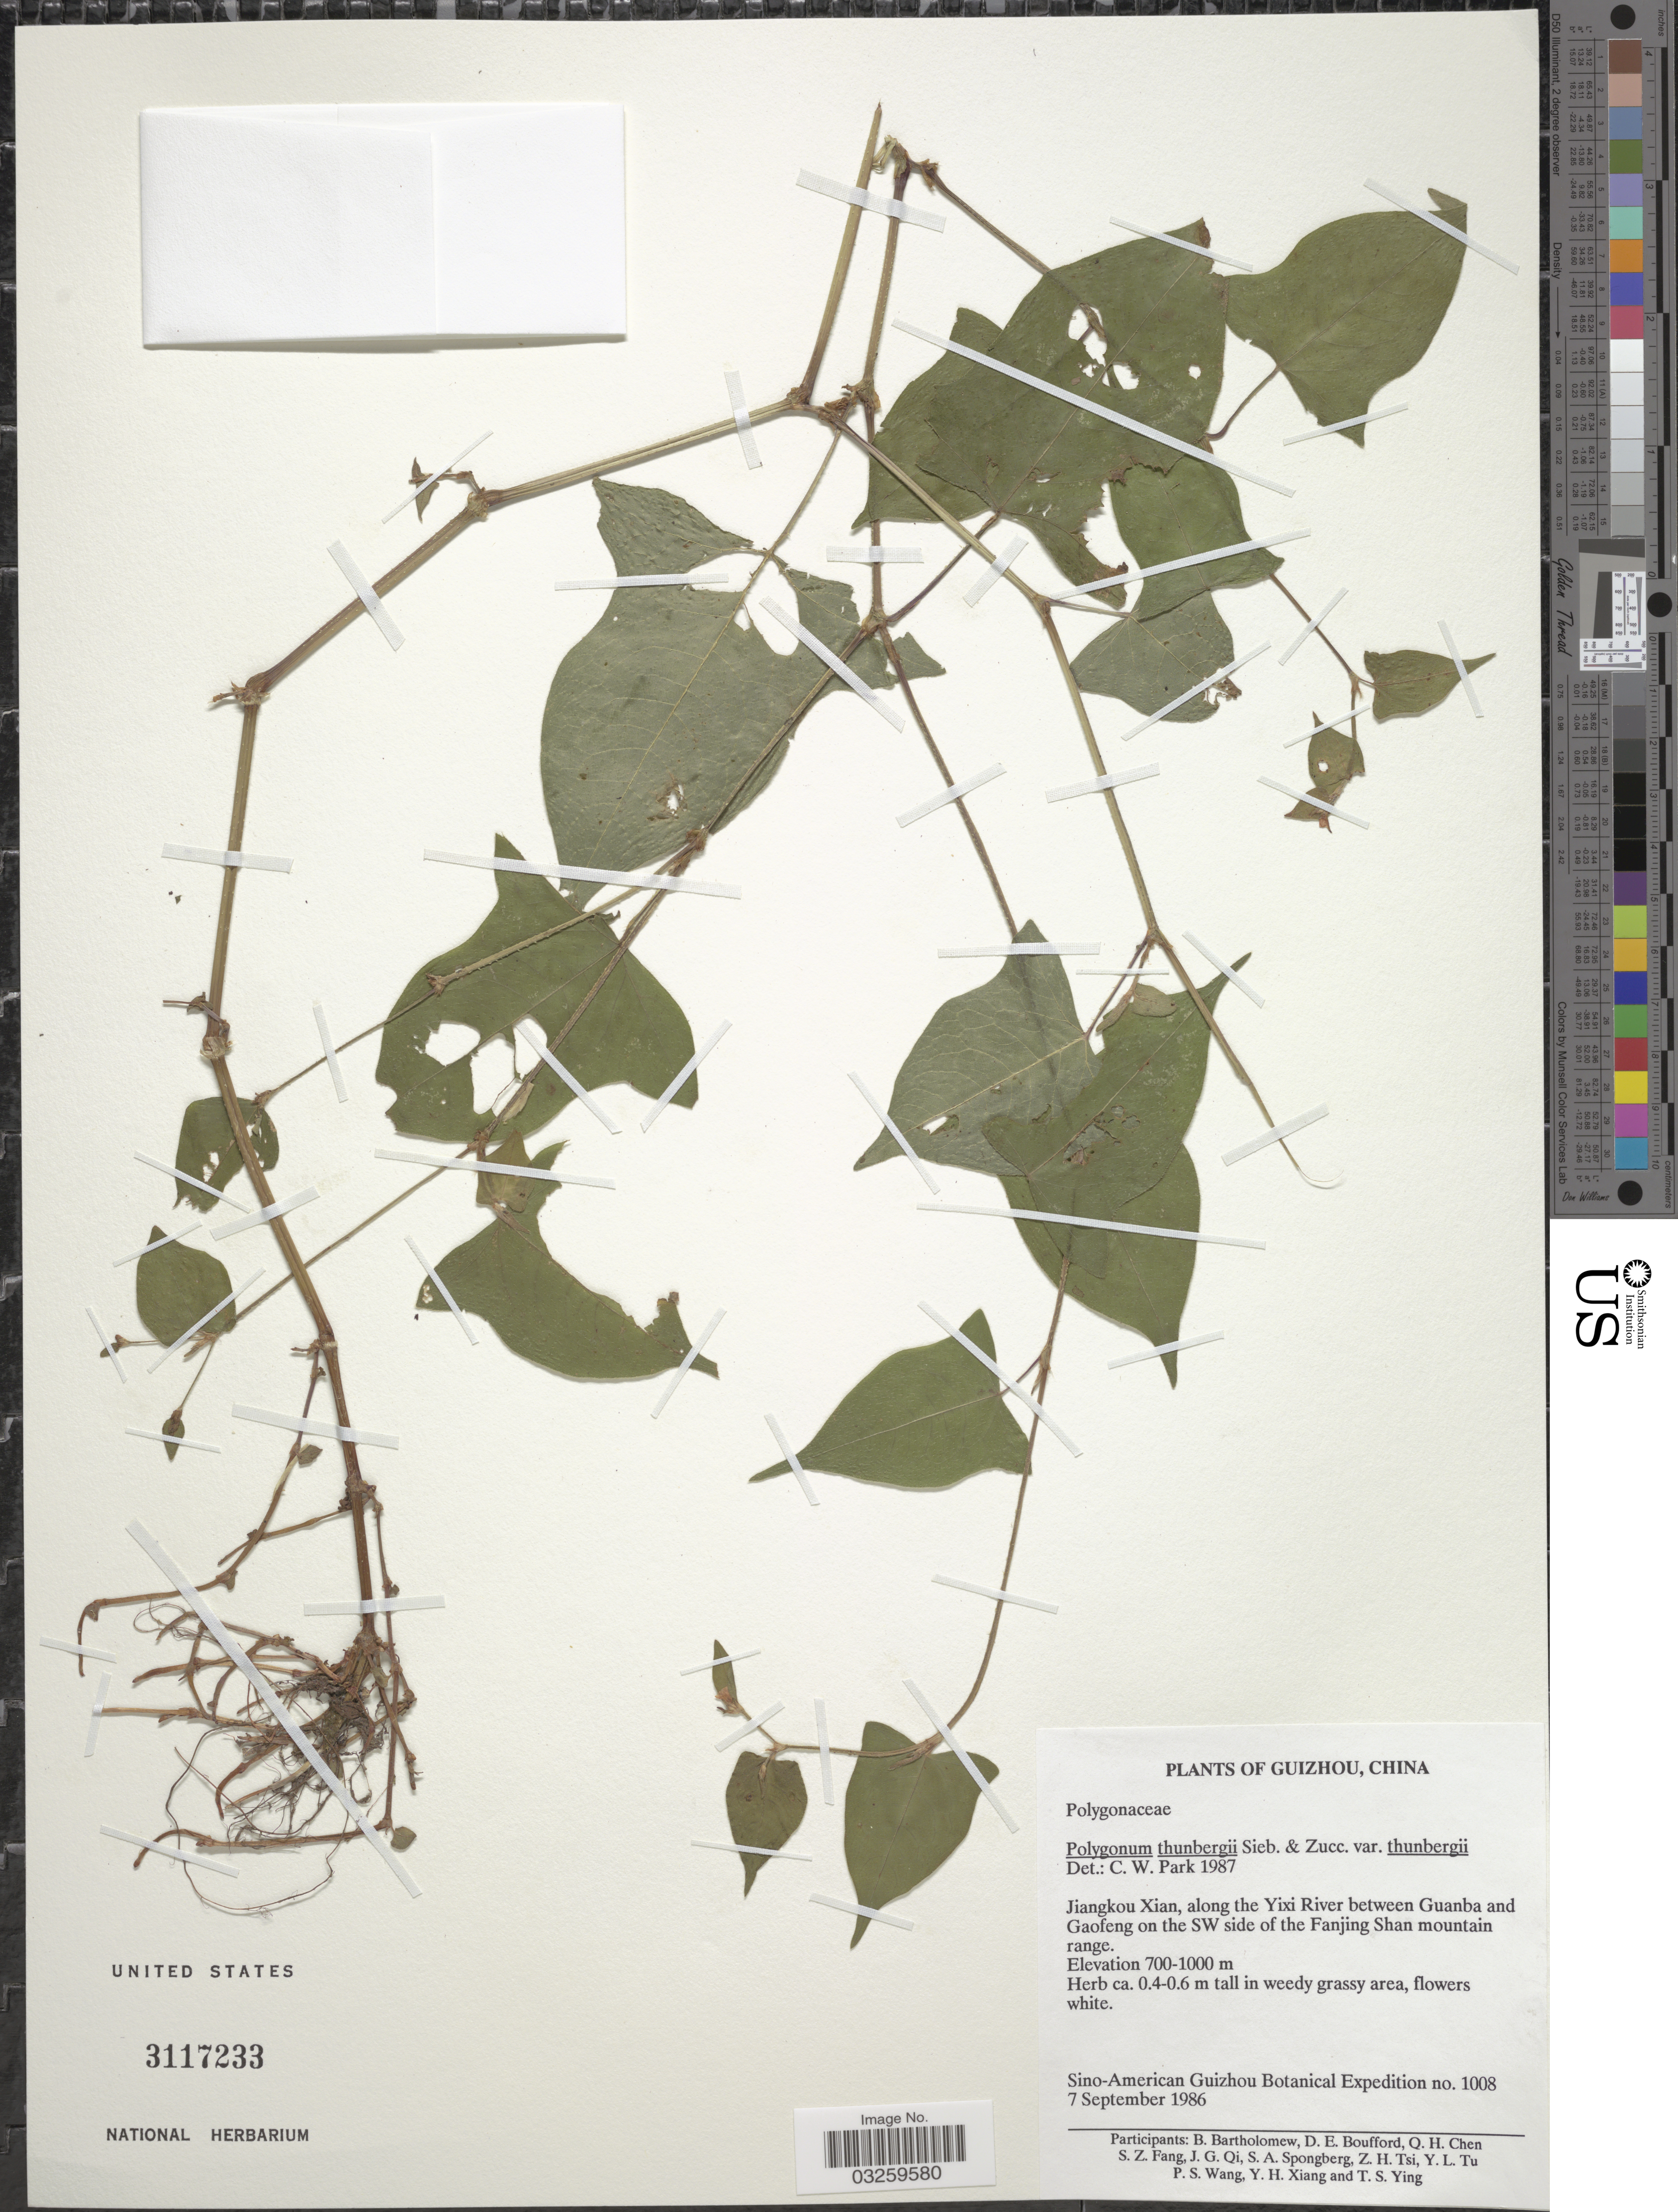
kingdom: Plantae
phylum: Tracheophyta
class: Magnoliopsida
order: Caryophyllales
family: Polygonaceae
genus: Polygonum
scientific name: Polygonum thunbergii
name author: Siebold & Zucc.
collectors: Sino-Amer. Guizhou Bot. Exped.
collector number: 1008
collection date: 1986-09-07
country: China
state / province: Guizhou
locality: Jiangkou Xian, along the Yixi River between Guanba and Gaofeng on the SW side of the Fanjing Shan mountain range.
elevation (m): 700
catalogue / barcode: US 3117233